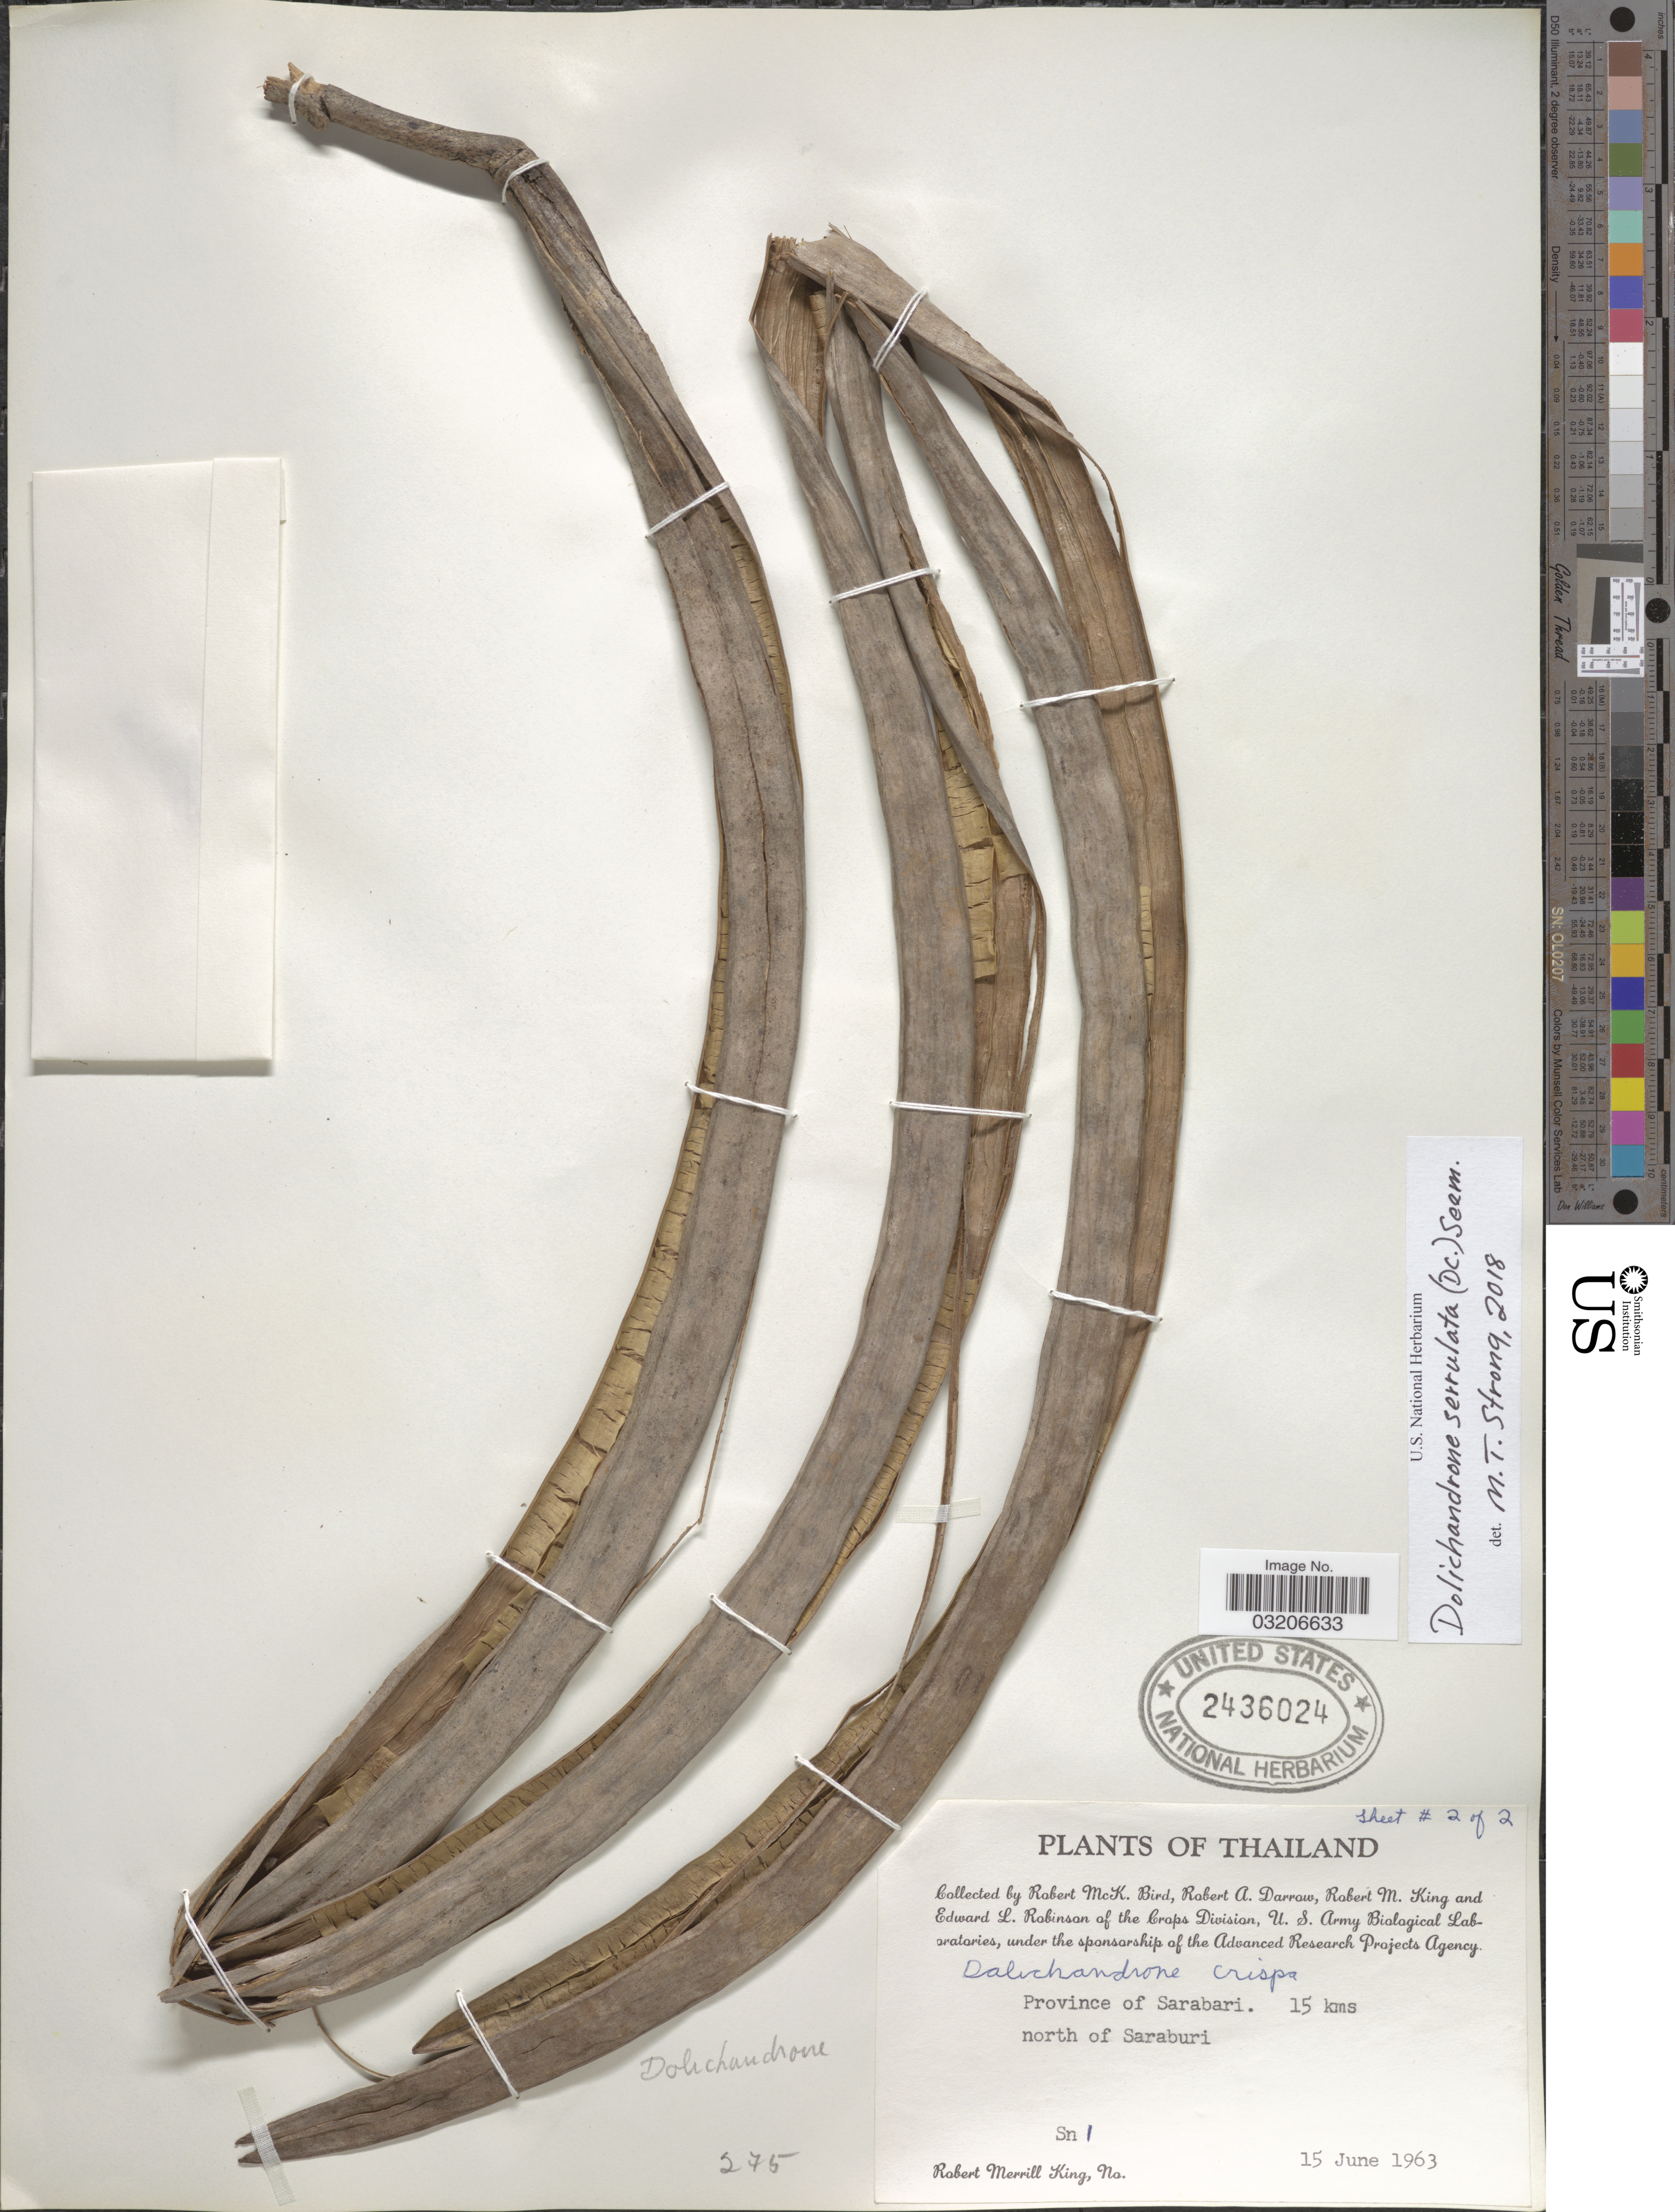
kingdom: Plantae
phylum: Tracheophyta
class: Magnoliopsida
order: Lamiales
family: Bignoniaceae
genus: Dolichandrone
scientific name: Dolichandrone serrulata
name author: (Wall. ex DC.) Seem.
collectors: R. M. Bird, R. A. Darrow, R. M. King & E. L. Robinson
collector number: Sn1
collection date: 1963-06-15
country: Thailand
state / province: Saraburi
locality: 15 kms north of Saraburi.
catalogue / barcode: US 2436024